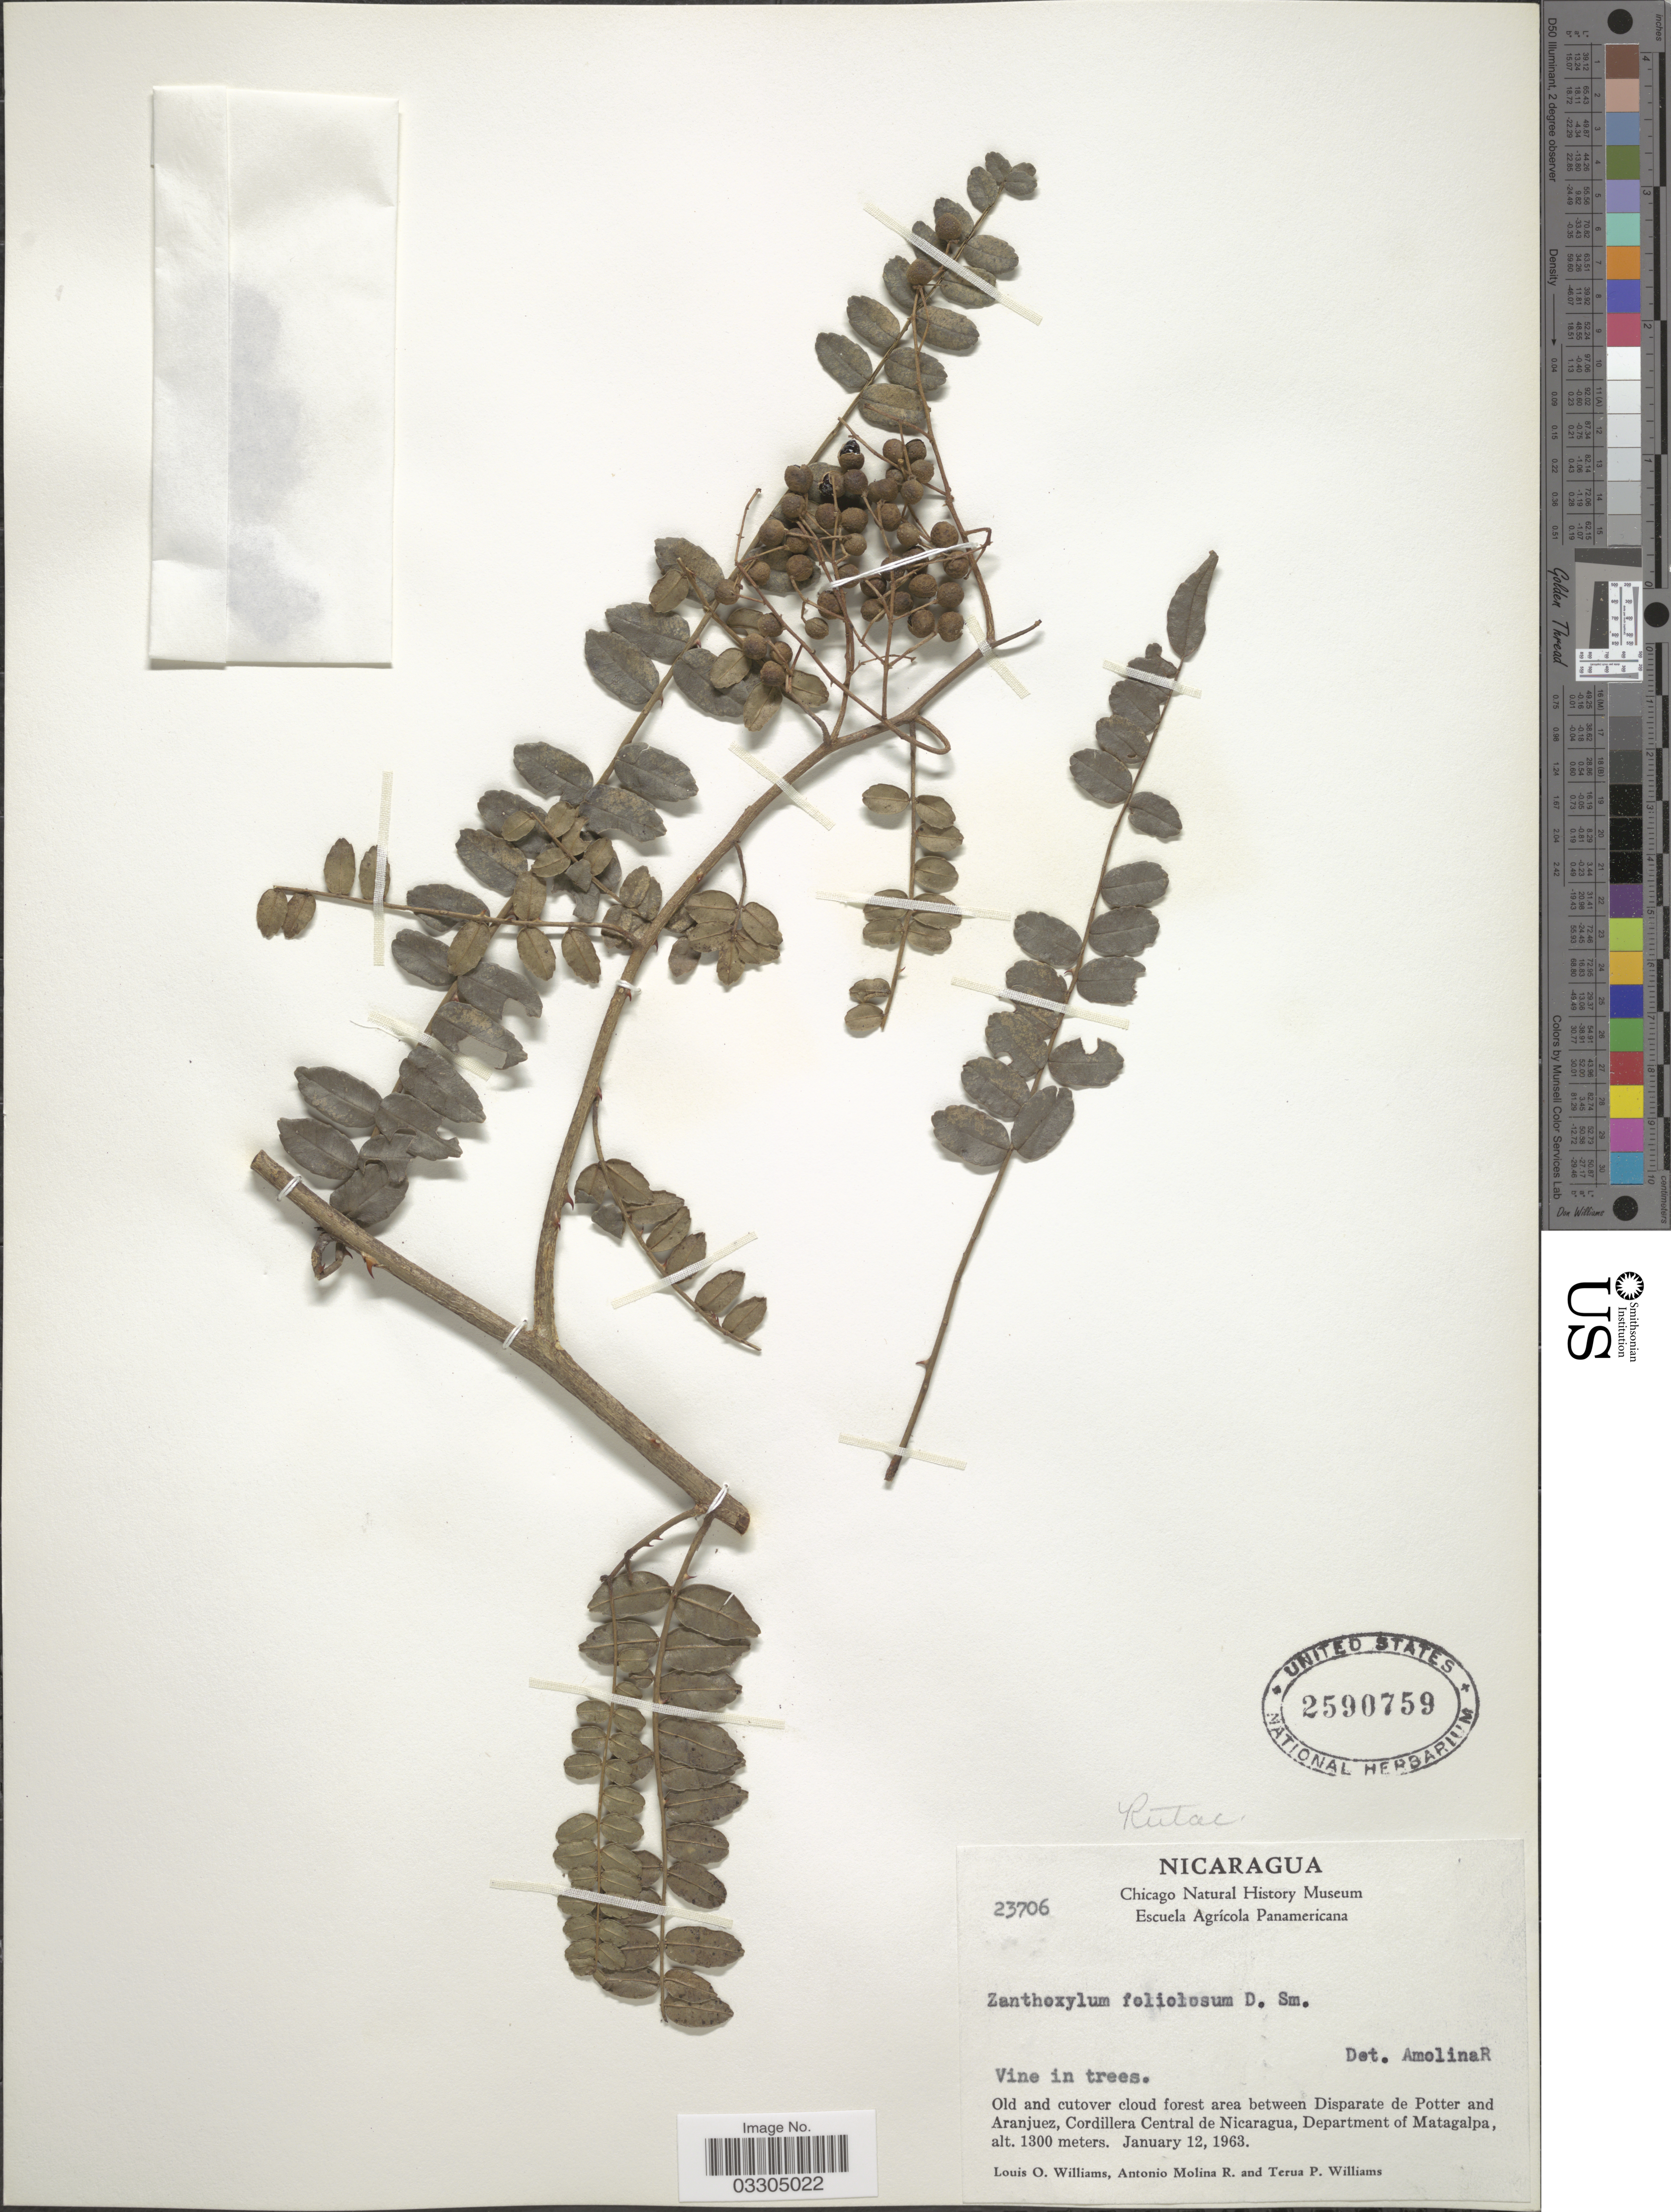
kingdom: Plantae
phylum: Tracheophyta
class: Magnoliopsida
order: Sapindales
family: Rutaceae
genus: Zanthoxylum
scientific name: Zanthoxylum foliolosum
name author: Donn. Sm.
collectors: L. O. Williams, A. Molina R. & T. Williams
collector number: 23706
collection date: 1963-01-12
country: Nicaragua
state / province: Matagalpa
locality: Between Disparate de Potter and Aranjuez, Cordillera Central de Nicaragua, Department of Matagalpa.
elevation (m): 1300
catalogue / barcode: US 2590759